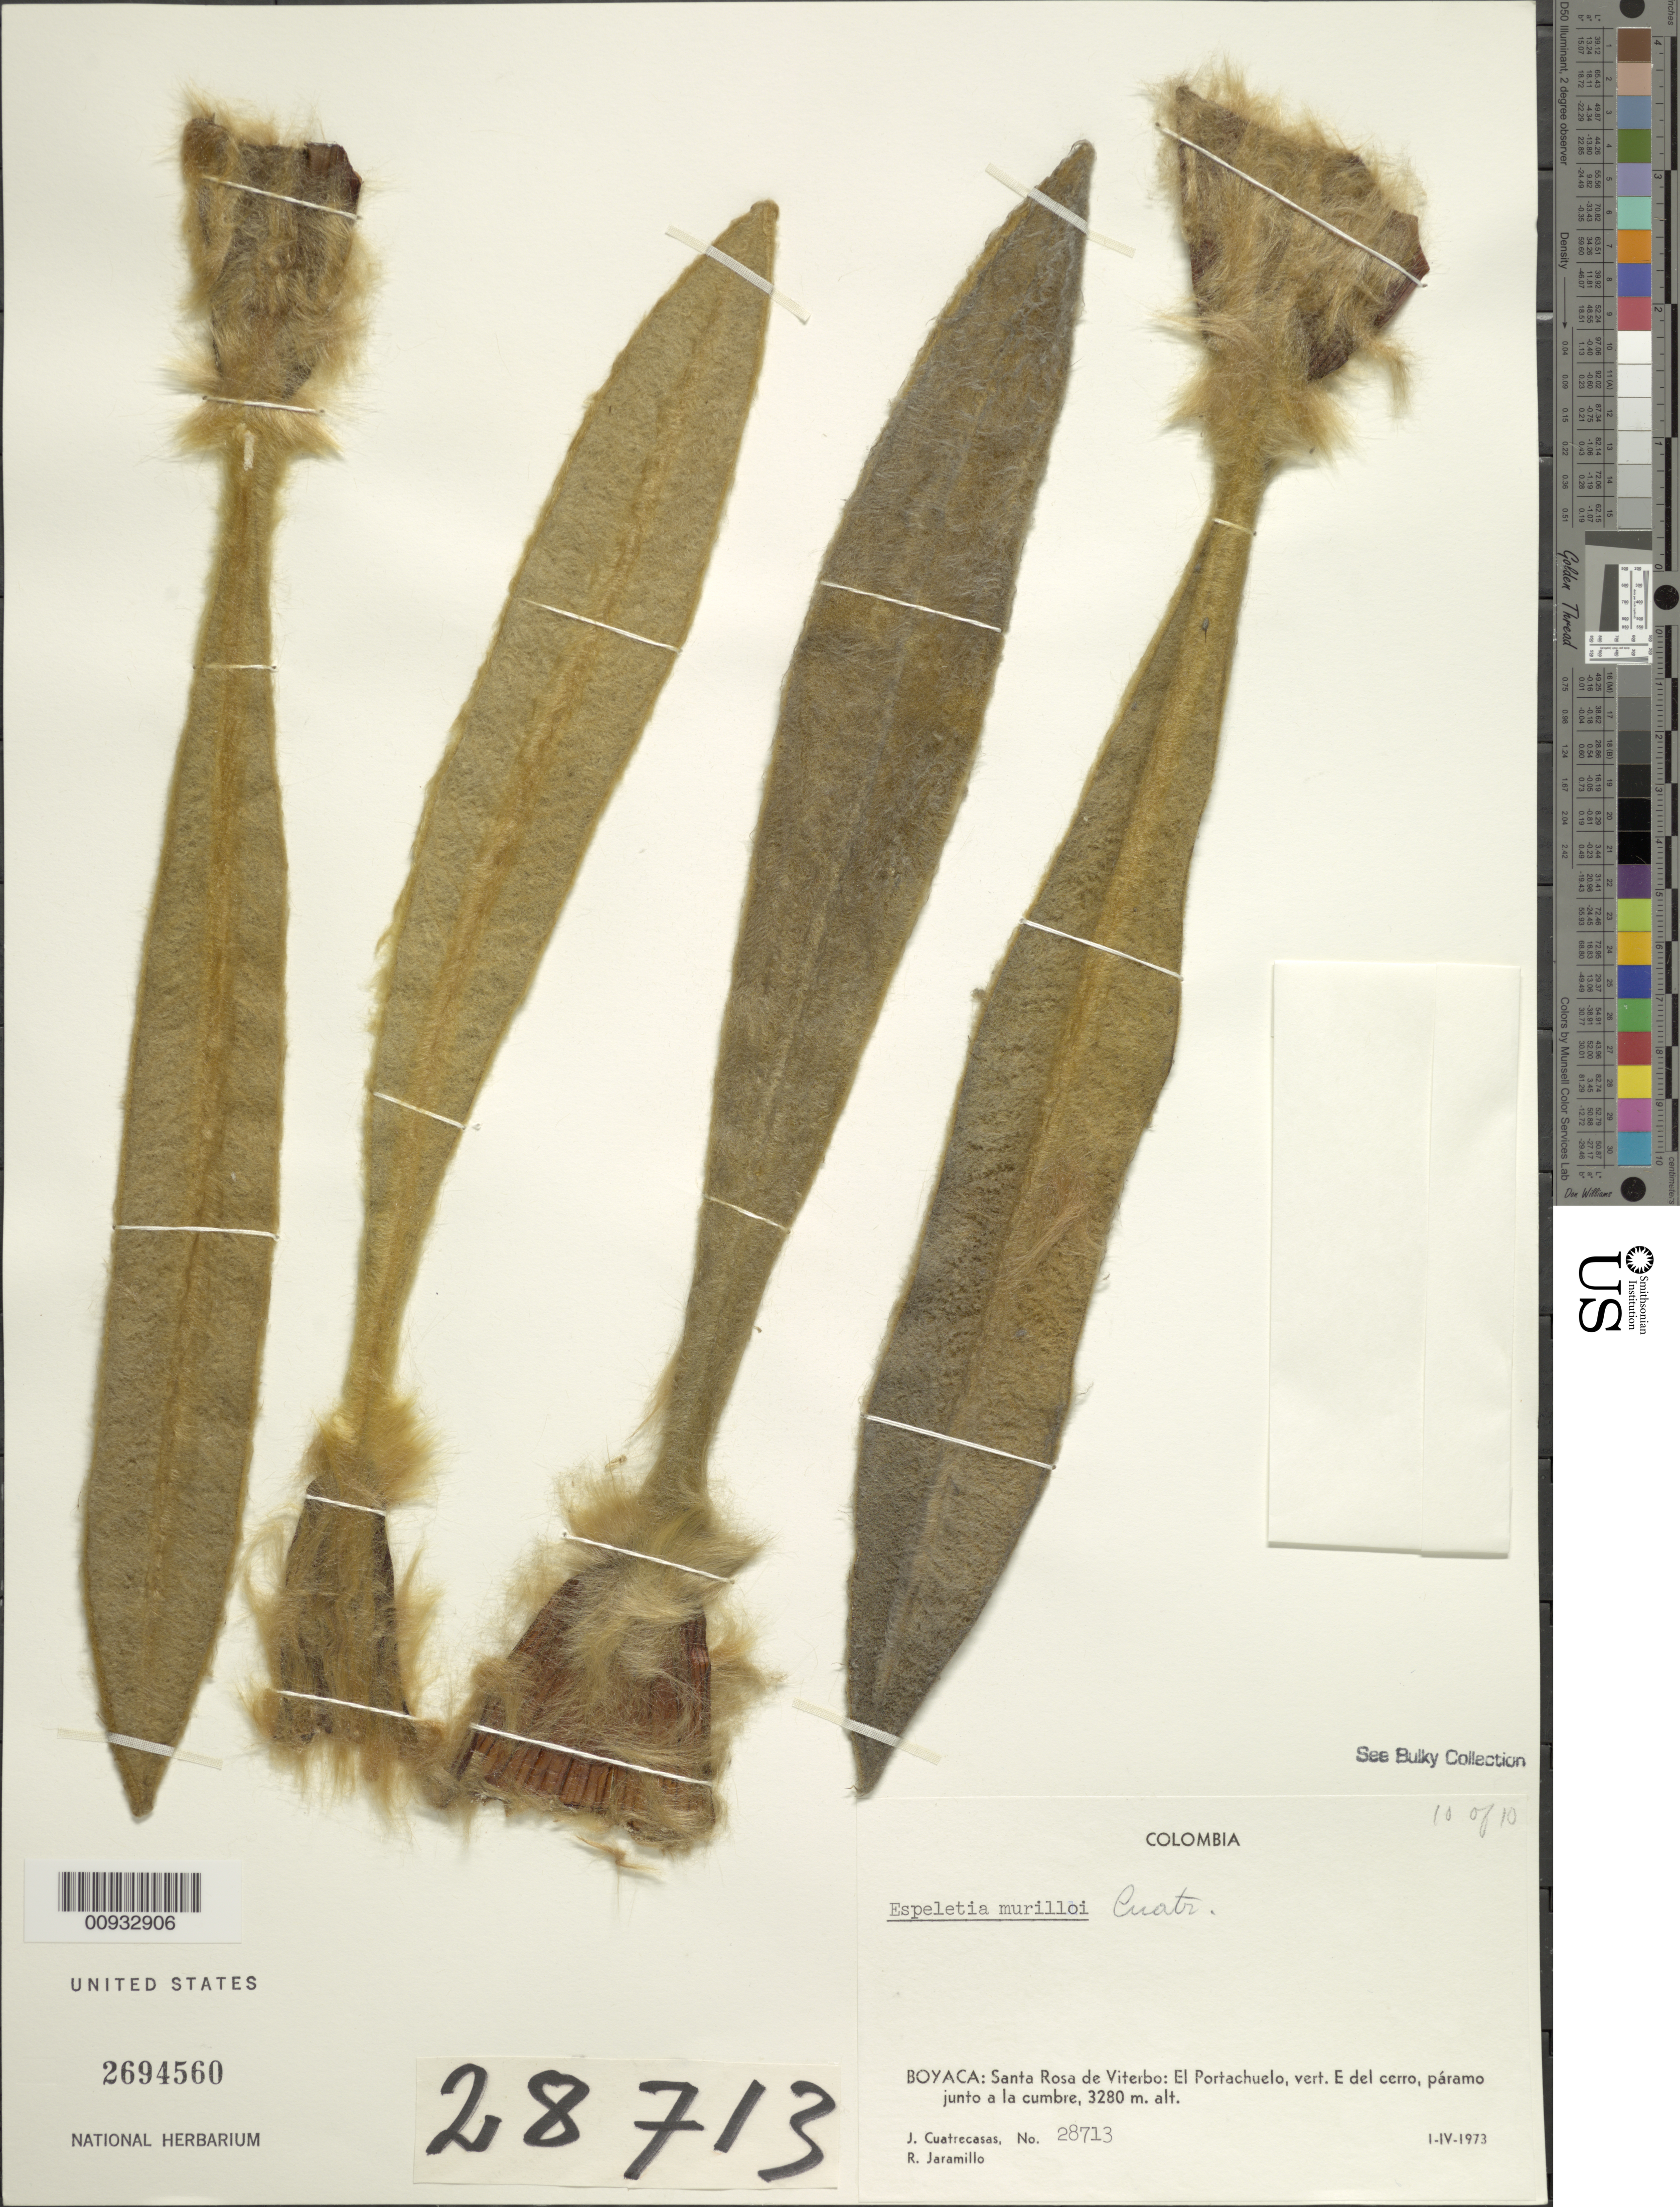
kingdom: Plantae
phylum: Tracheophyta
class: Magnoliopsida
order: Asterales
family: Asteraceae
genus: Espeletia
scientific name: Espeletia murilloi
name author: Cuatrec.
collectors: J. Cuatrecasas & R. Jaramillo M.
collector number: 28713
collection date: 1973-04-01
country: Colombia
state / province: Boyacá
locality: Santa Rosa de Viterbo, El Portachuelo, vert. E del cerro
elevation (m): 3280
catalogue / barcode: US 2694560